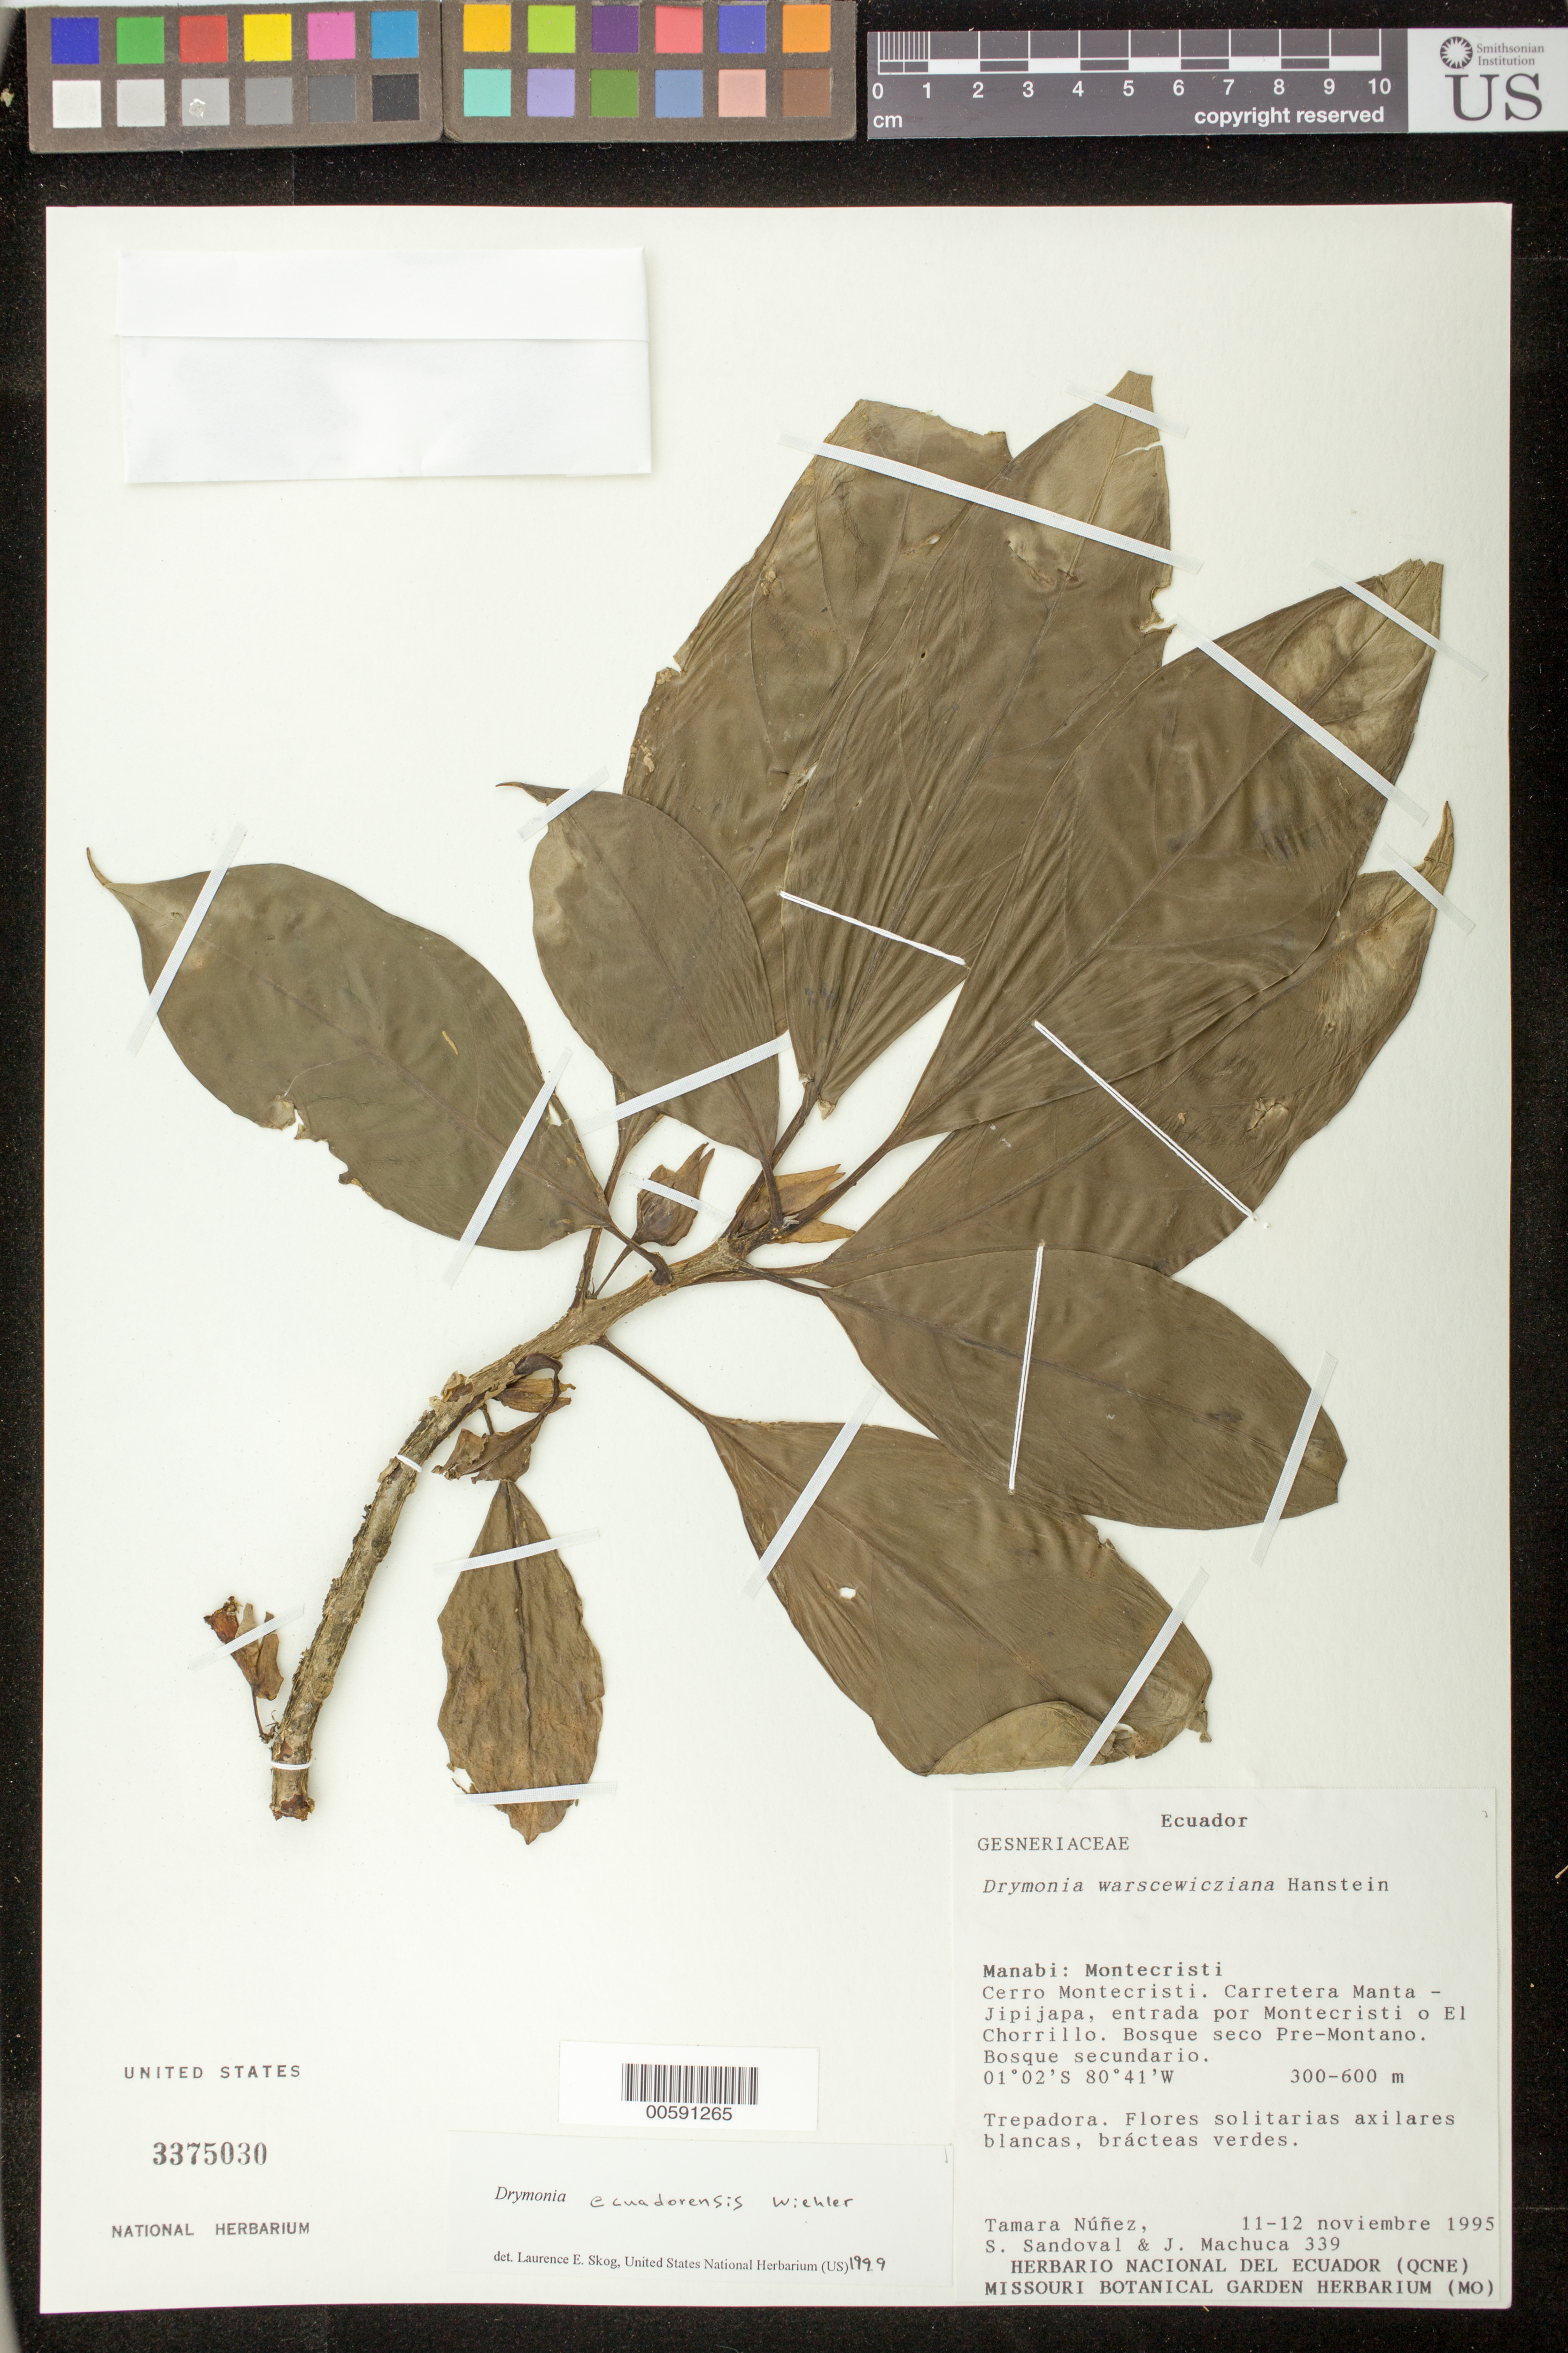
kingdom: Plantae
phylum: Tracheophyta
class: Magnoliopsida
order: Lamiales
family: Gesneriaceae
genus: Drymonia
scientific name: Drymonia ecuadorensis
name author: Wiehler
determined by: Skog, Laurence E.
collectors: T. Núñez, S. Sandoval & J. A. Machuca N.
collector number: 339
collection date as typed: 11-12 Nov 1995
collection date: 1995-11-11/1995-11-12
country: Ecuador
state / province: Manabí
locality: Montecristi; Cerro Montecristi, carretera Manta - Jipijapa, entrada por Montecristi o El Chorrillo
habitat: Bosque seco pre-montano; bosque secundario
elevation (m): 300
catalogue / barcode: US 3375030